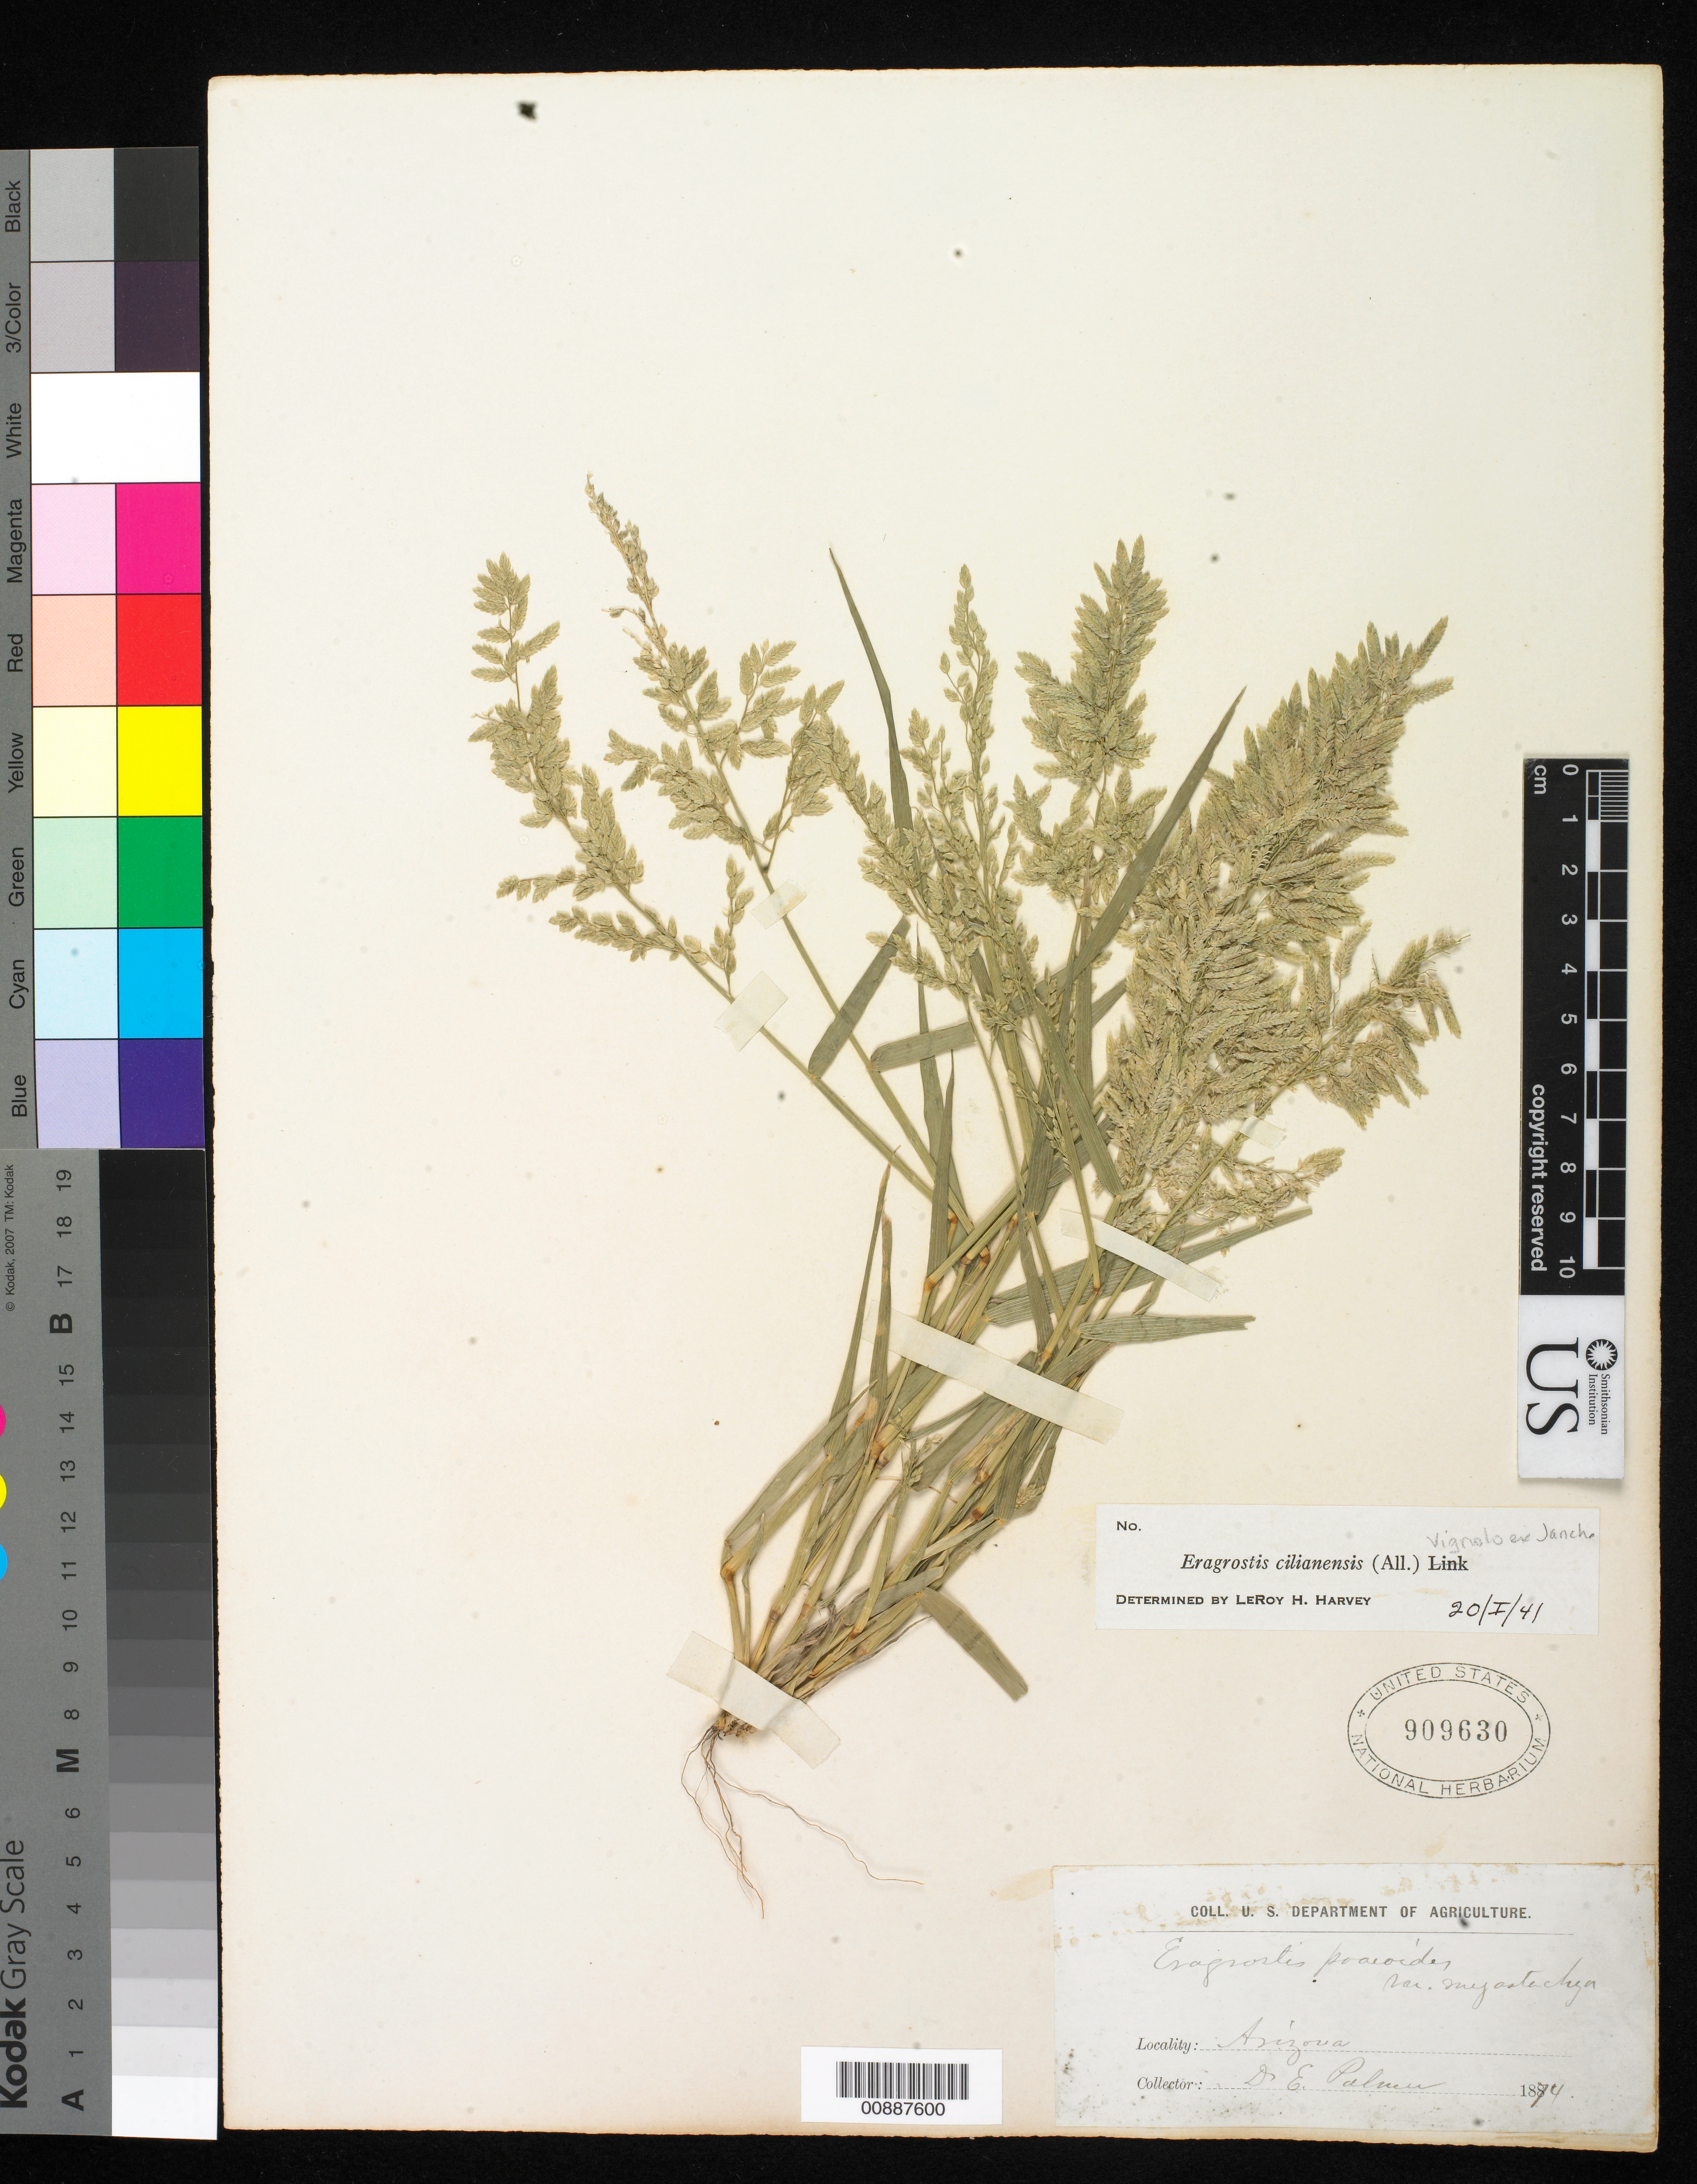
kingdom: Plantae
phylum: Tracheophyta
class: Liliopsida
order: Poales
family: Poaceae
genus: Eragrostis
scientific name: Eragrostis cilianensis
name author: (Bellardi) Vignolo ex Janch.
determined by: Harvey, L. H.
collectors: E. Palmer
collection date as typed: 1874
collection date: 1874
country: United States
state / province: Arizona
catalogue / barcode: US 909630